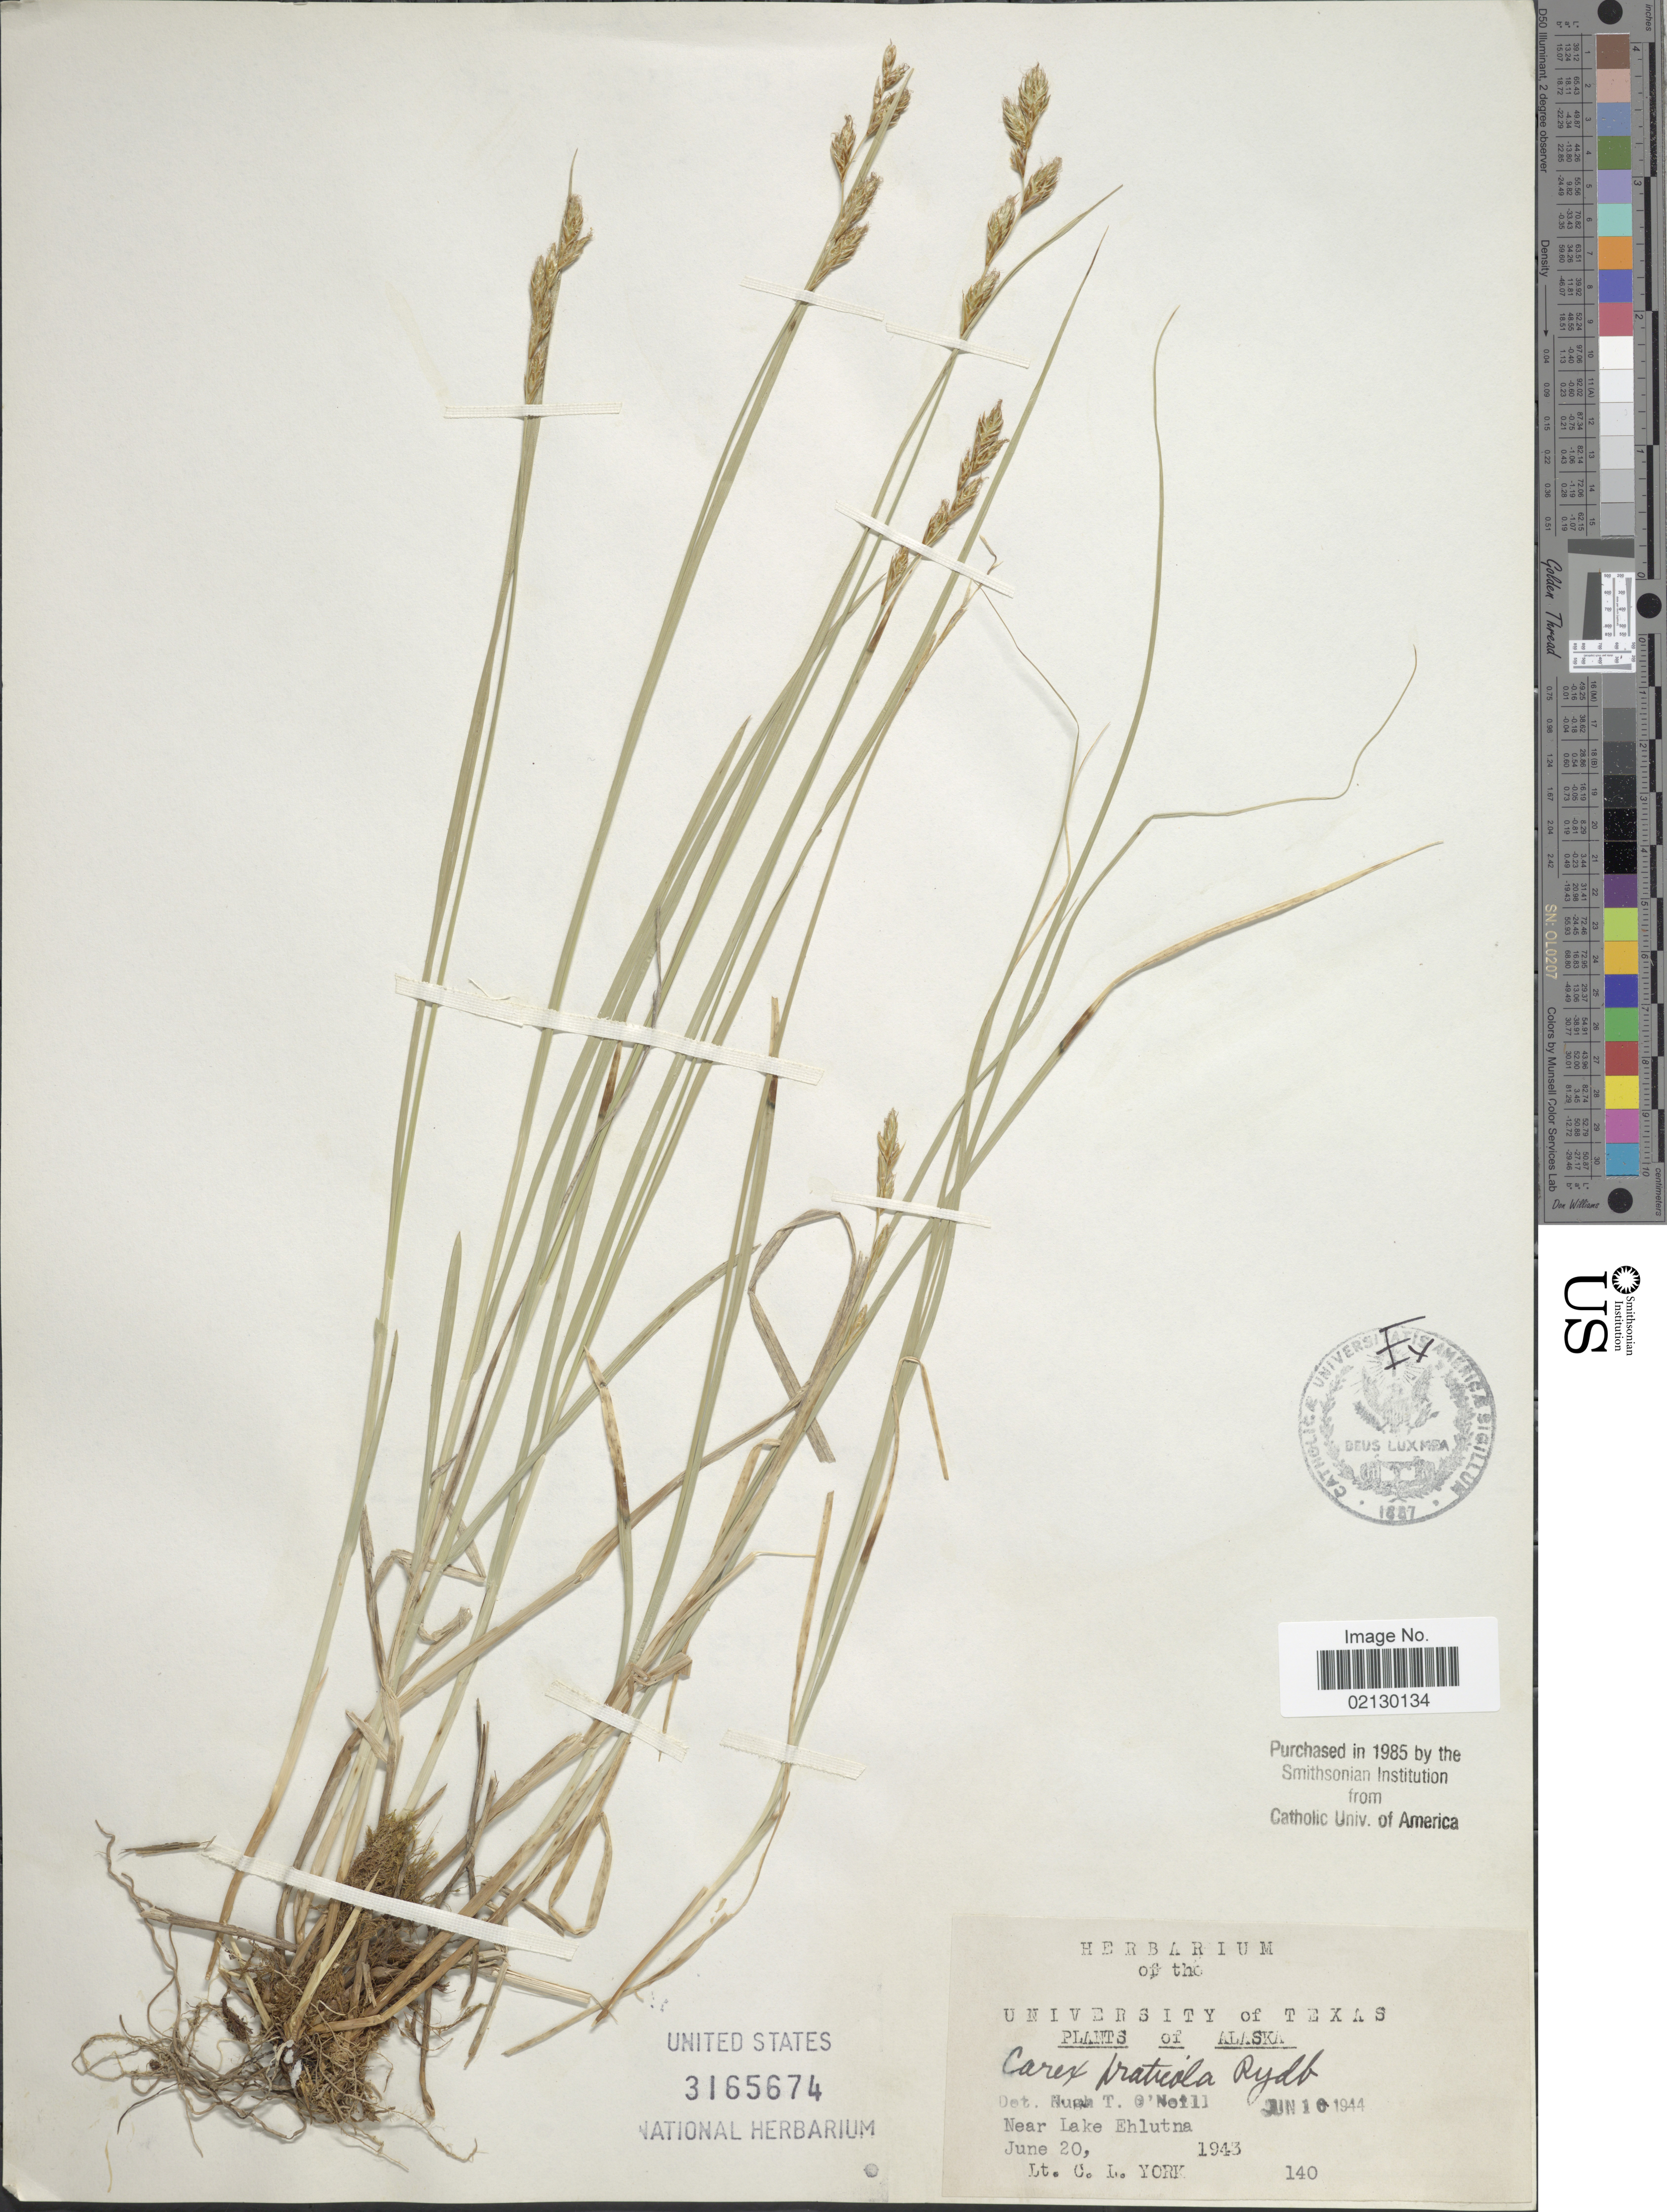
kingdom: Plantae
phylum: Tracheophyta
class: Liliopsida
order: Poales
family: Cyperaceae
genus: Carex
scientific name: Carex praticola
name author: Rydb.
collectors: C. L. York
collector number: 140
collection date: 1943-06-20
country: United States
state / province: Texas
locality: Near Lake Ehlutna.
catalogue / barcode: US 3165674